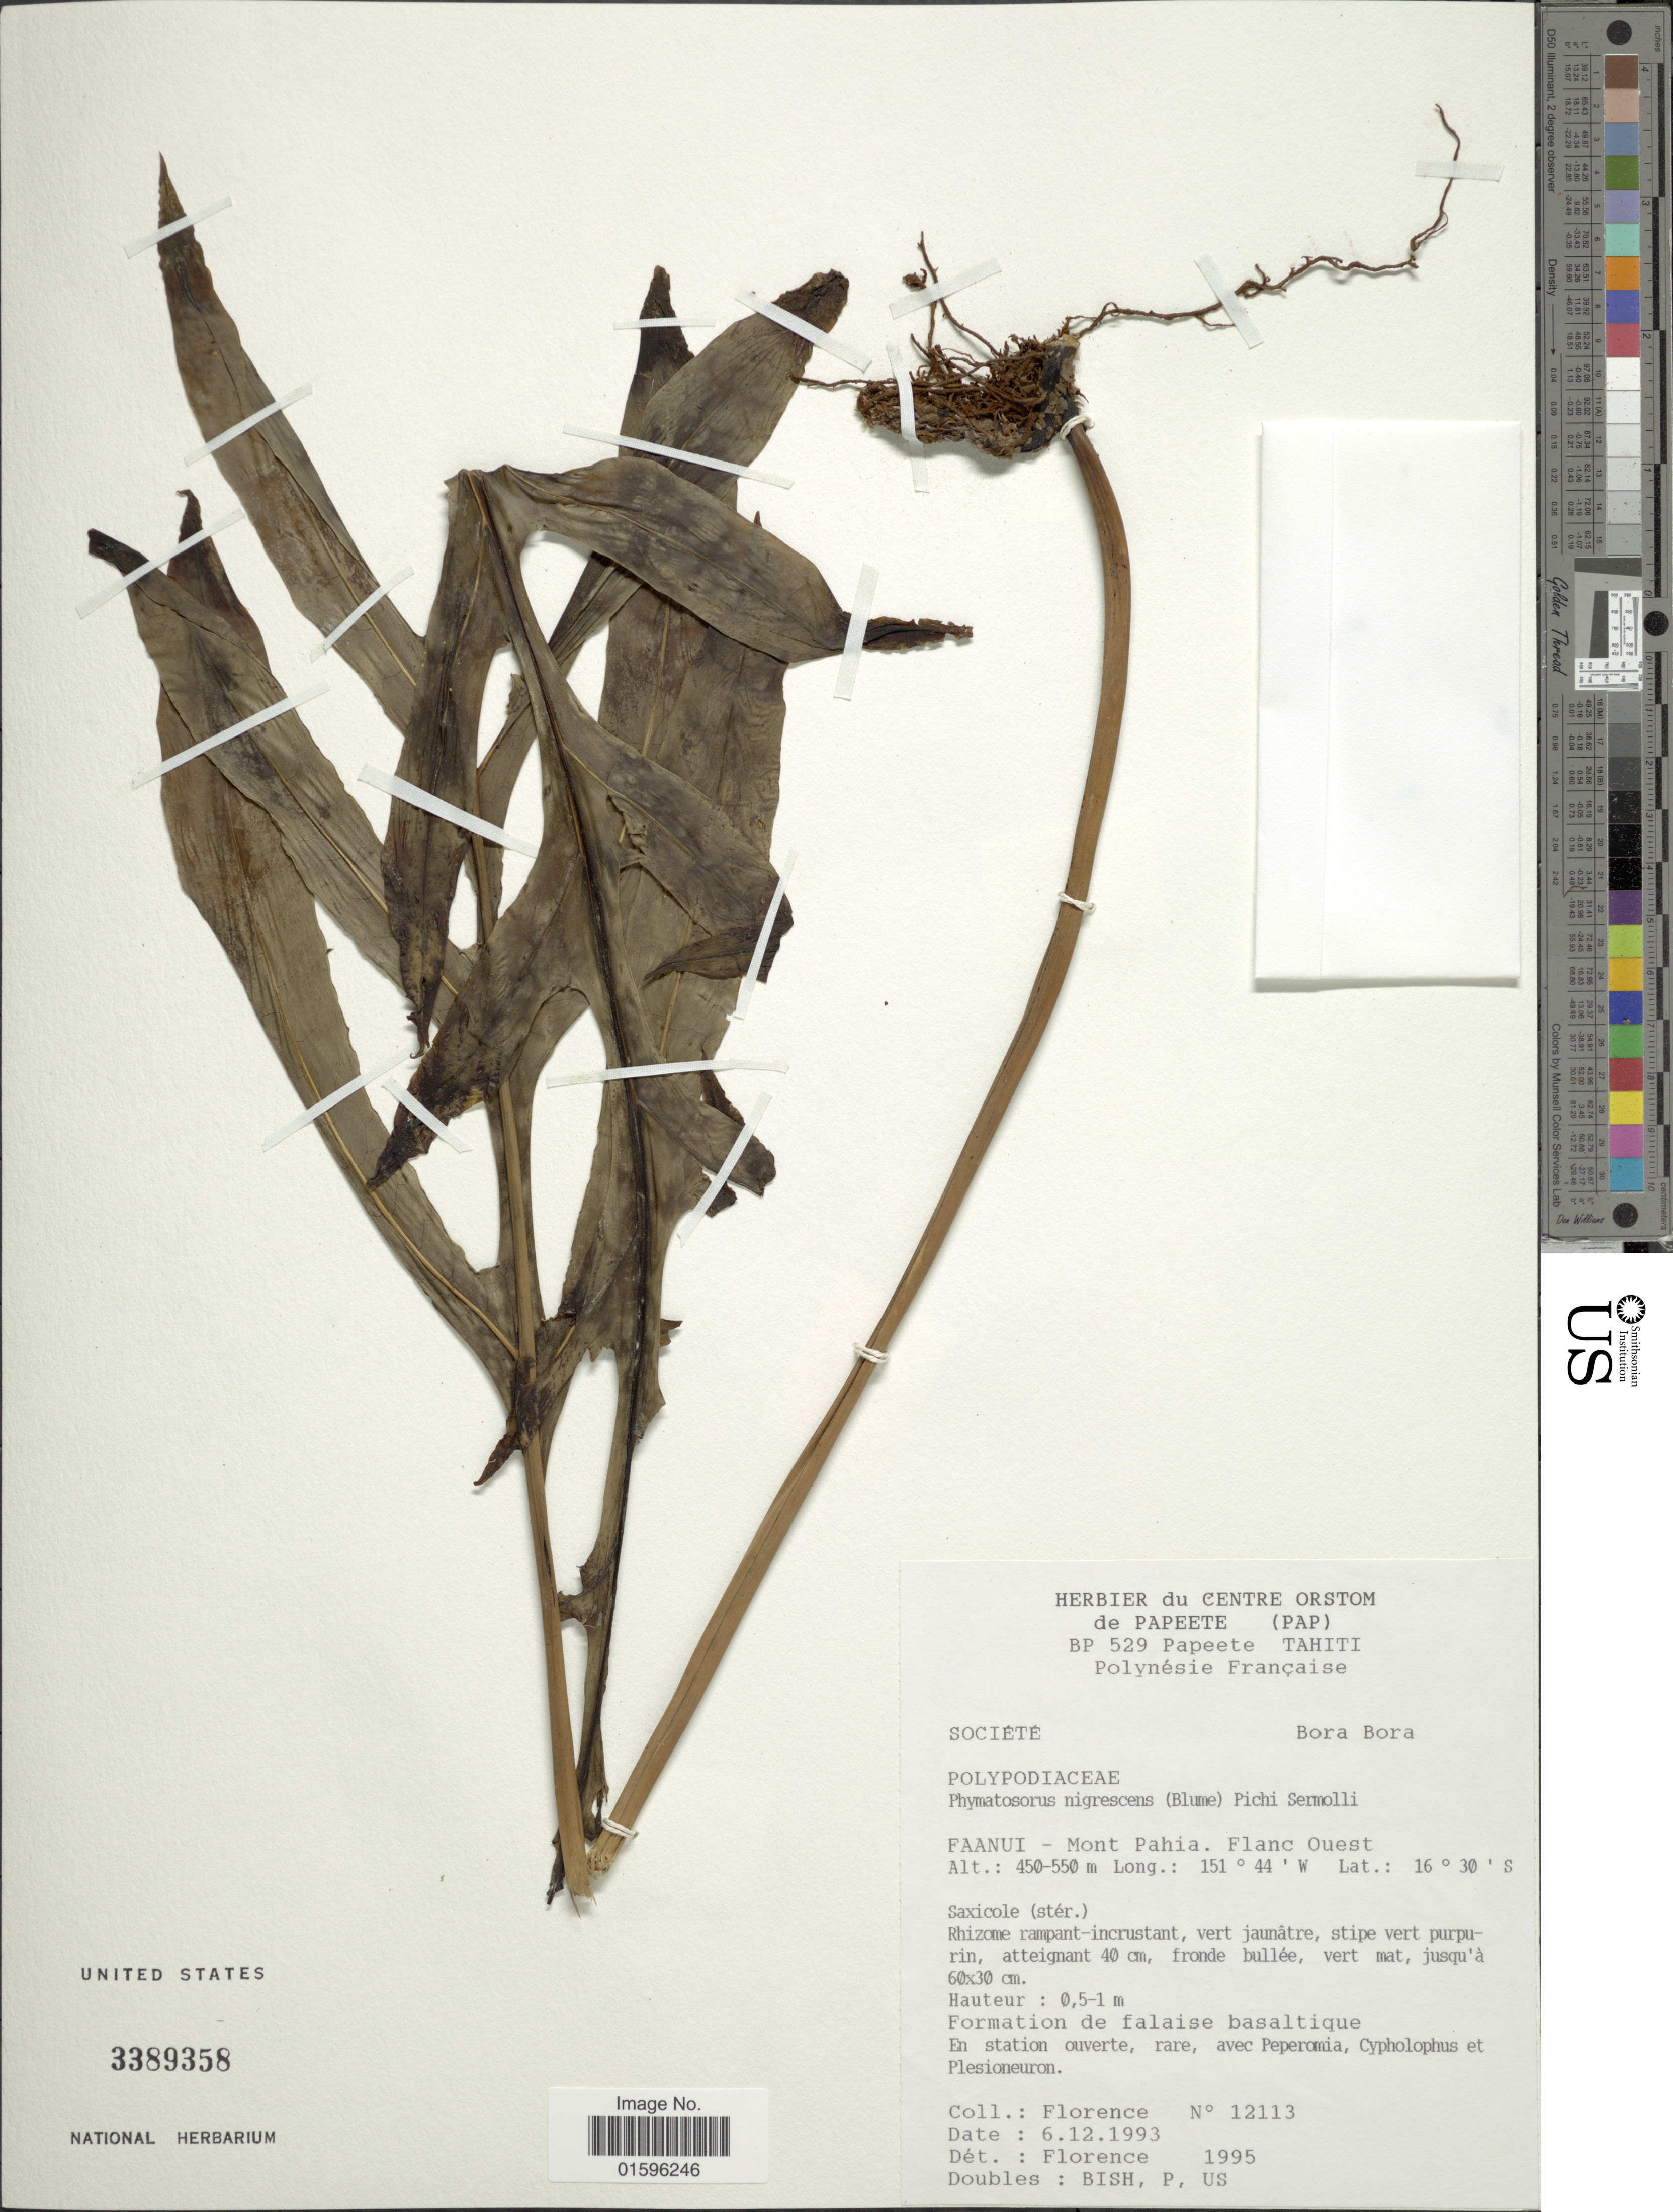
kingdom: Plantae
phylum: Tracheophyta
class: Polypodiopsida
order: Polypodiales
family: Polypodiaceae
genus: Polypodium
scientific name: Polypodium nigrescens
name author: Blume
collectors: -. Florence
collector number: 12113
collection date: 1993-12-06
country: French Polynesia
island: Bora Bora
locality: Societe, Bora Bora, Faanui-Mont Pahia, Flanc Ouest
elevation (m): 450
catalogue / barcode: US 3389358